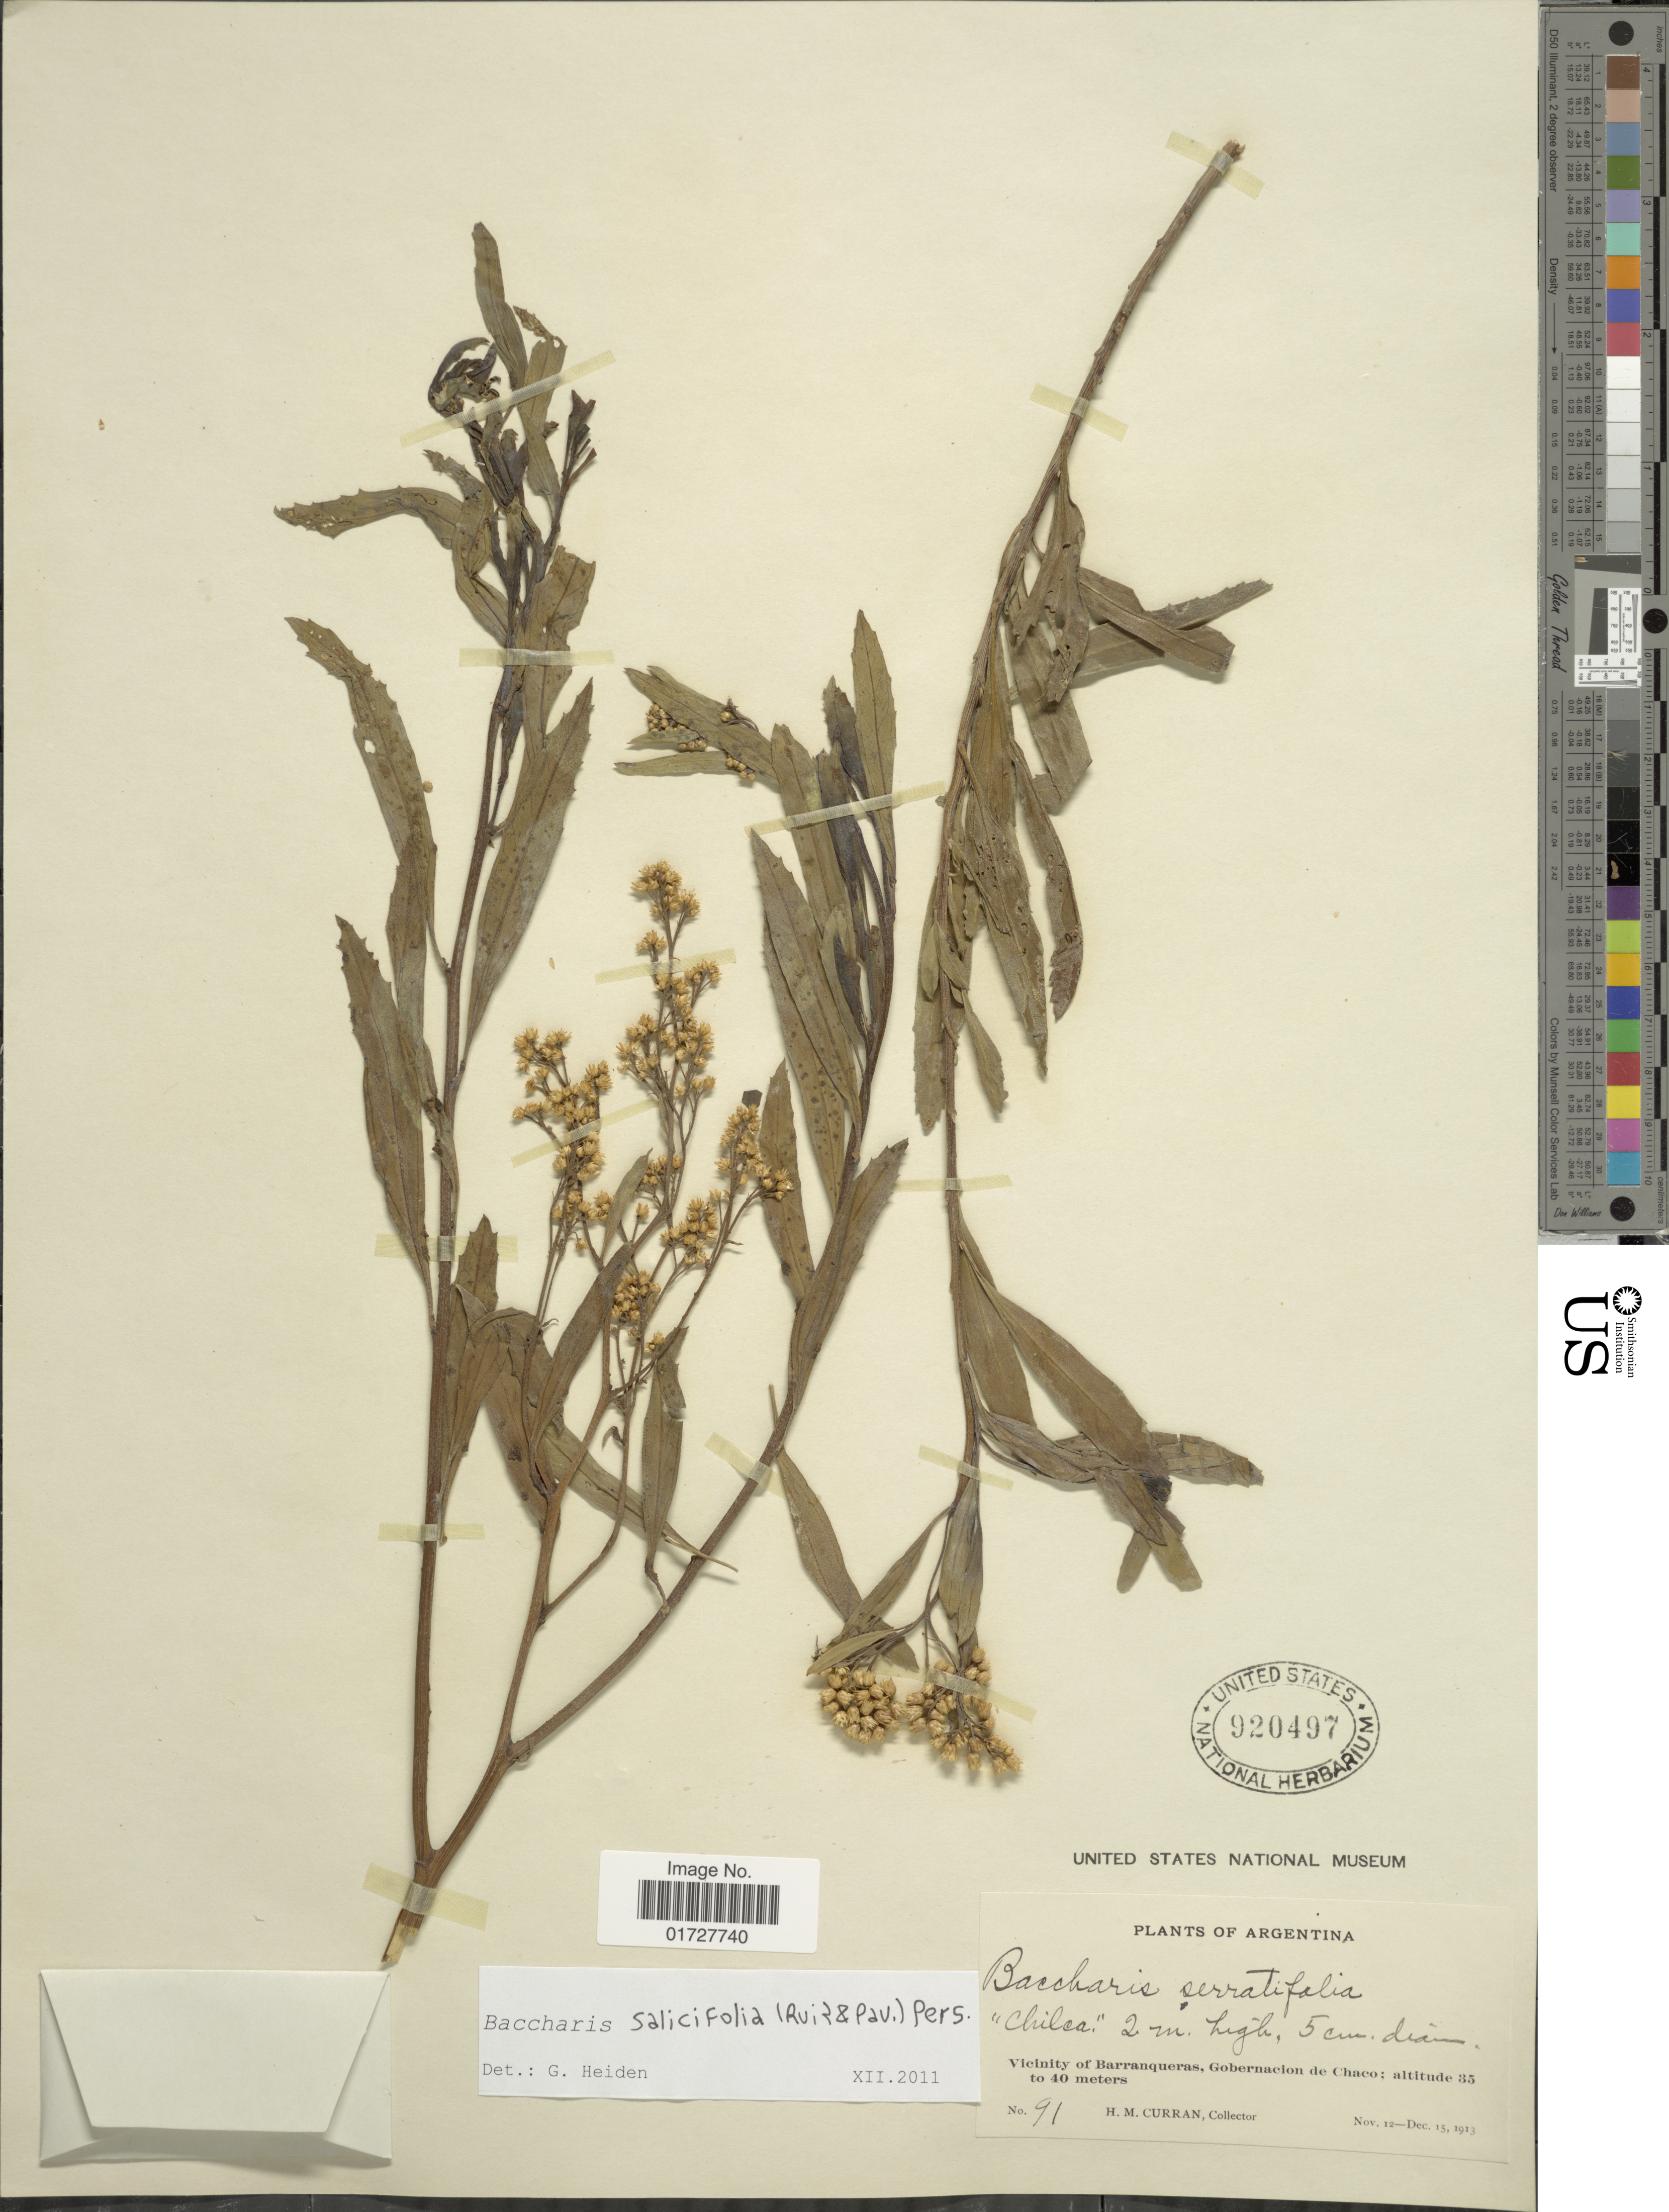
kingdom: Plantae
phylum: Tracheophyta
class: Magnoliopsida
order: Asterales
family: Asteraceae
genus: Baccharis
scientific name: Baccharis salicifolia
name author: (Ruiz & Pav.) Pers.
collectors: H. M. Curran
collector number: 91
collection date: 1913-11-12/1913-12-15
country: Argentina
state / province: Chaco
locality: Vicinity of Barranqueras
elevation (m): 35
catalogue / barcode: US 920497